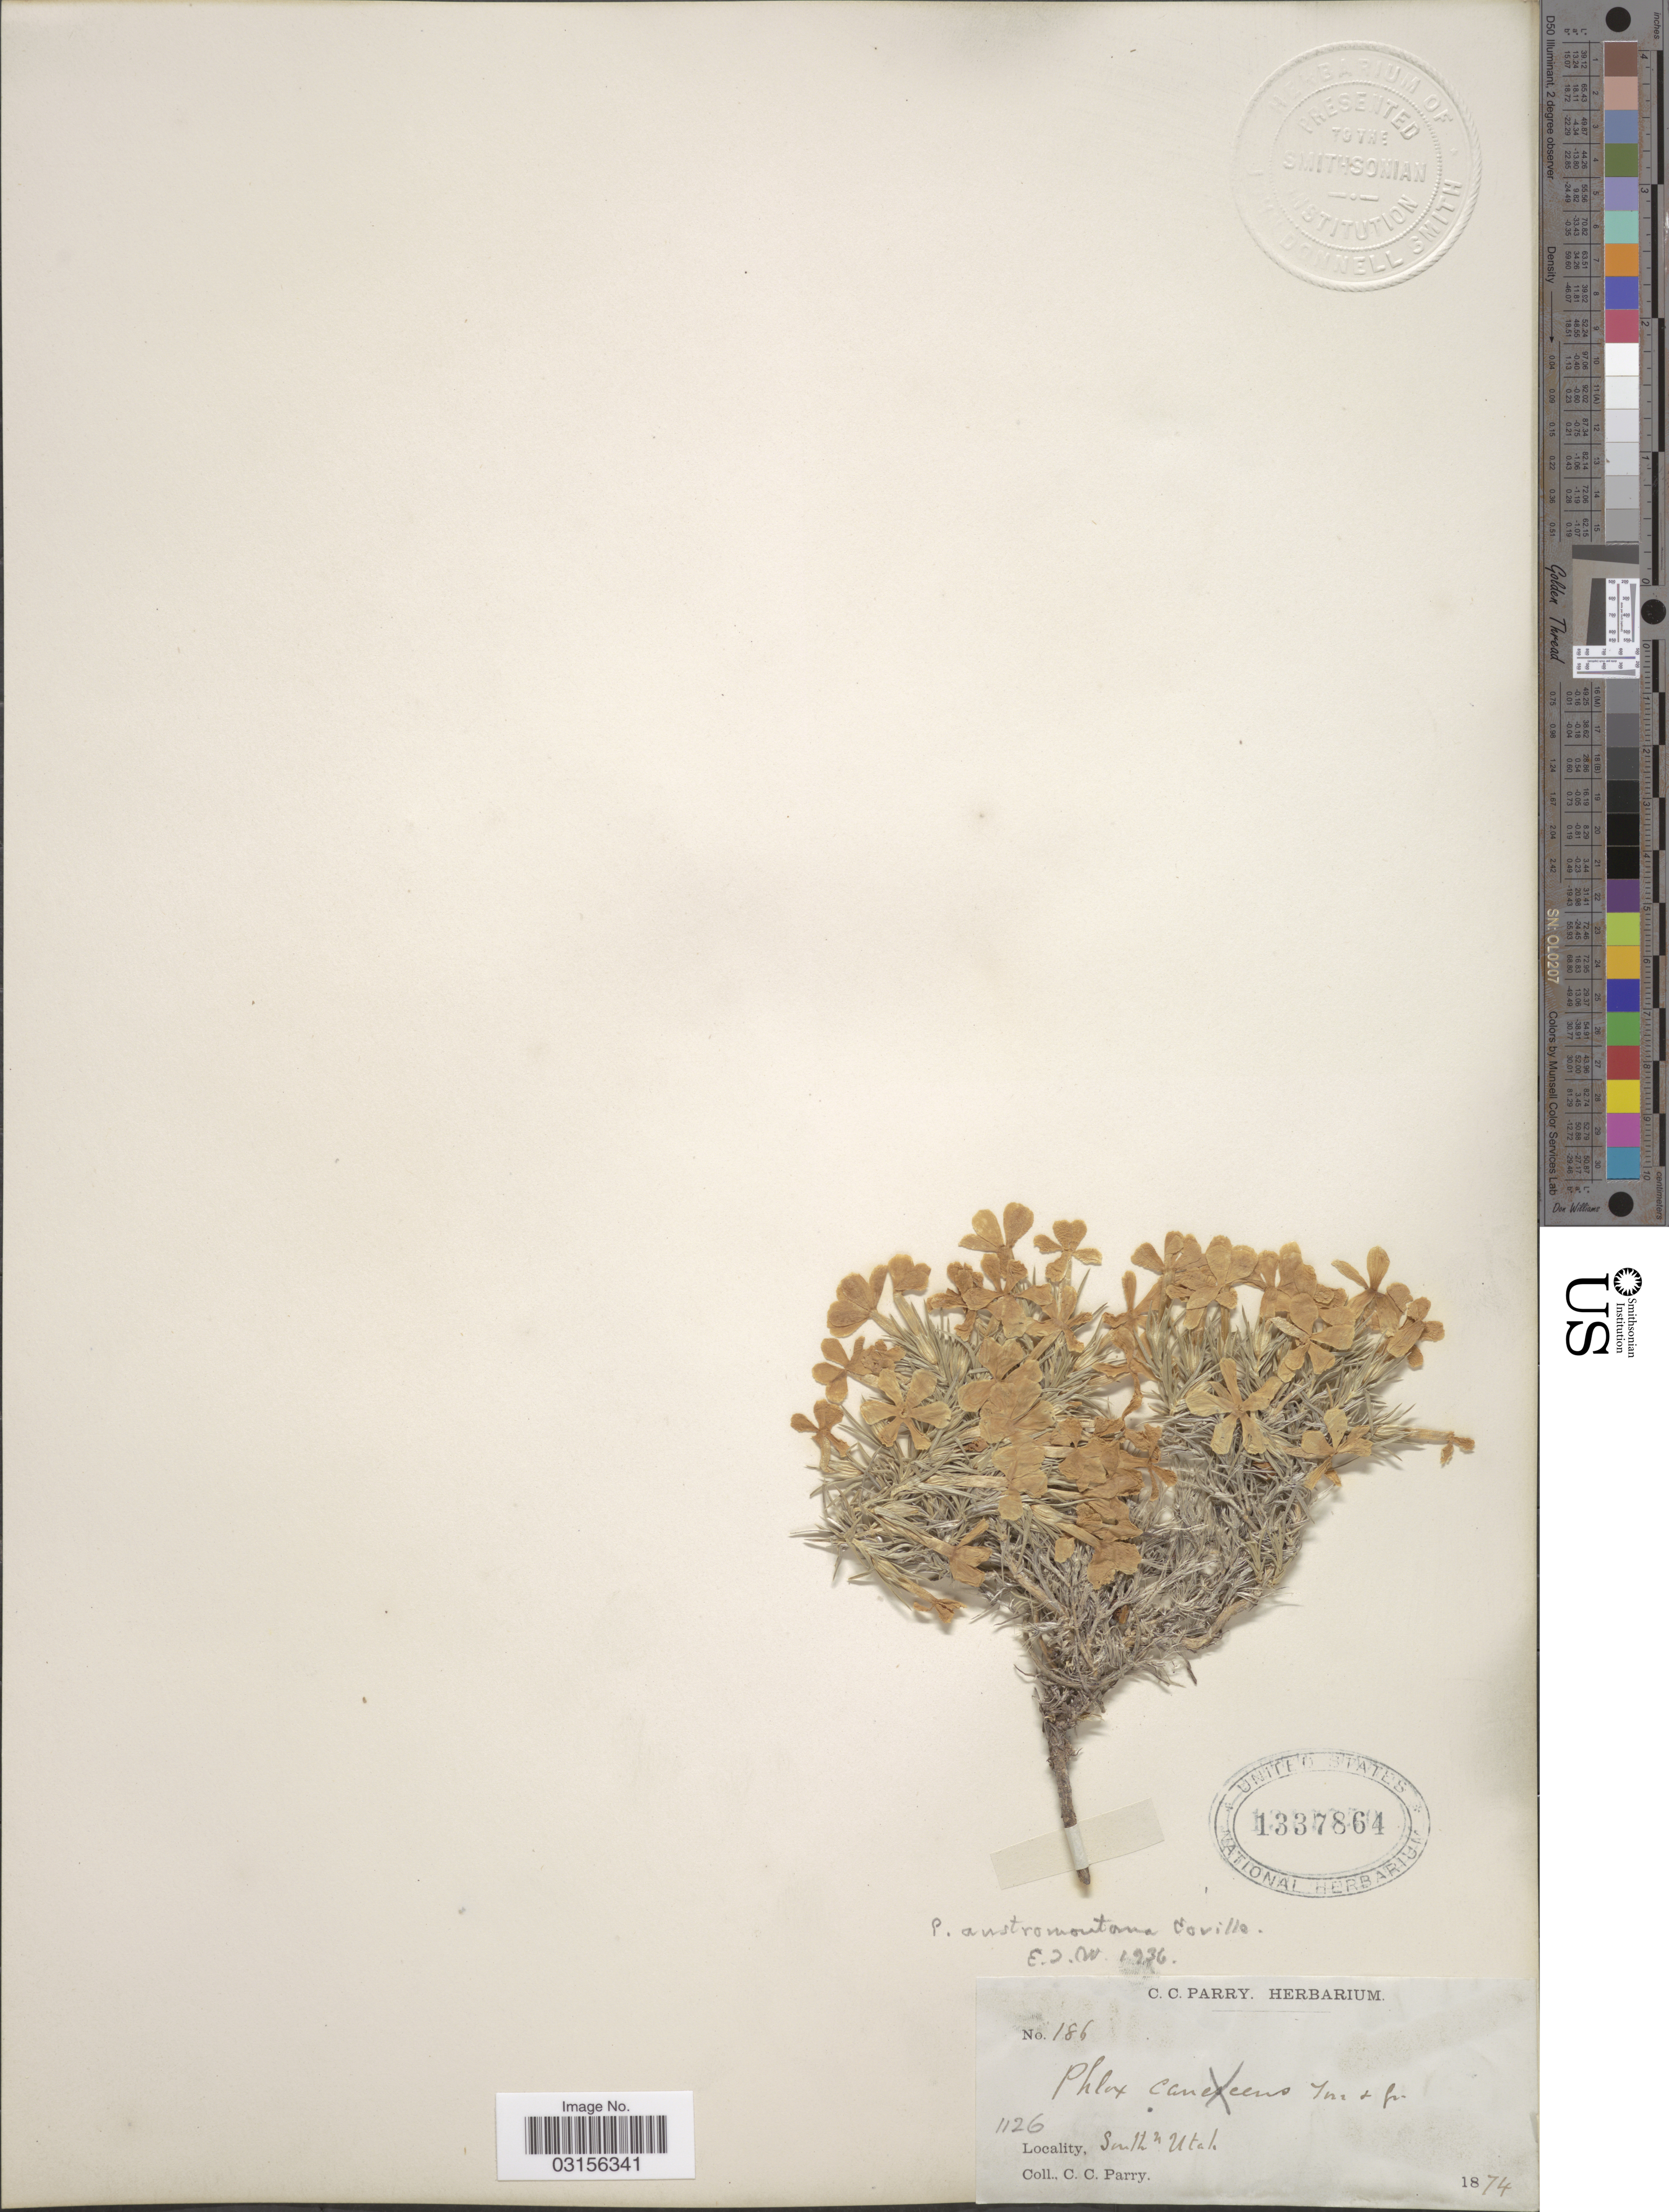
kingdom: Plantae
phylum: Tracheophyta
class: Magnoliopsida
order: Ericales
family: Polemoniaceae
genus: Phlox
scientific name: Phlox austromontana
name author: Coville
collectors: C. C. Parry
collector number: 186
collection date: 1874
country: United States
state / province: Utah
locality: Southn Utah.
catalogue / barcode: US 1337864